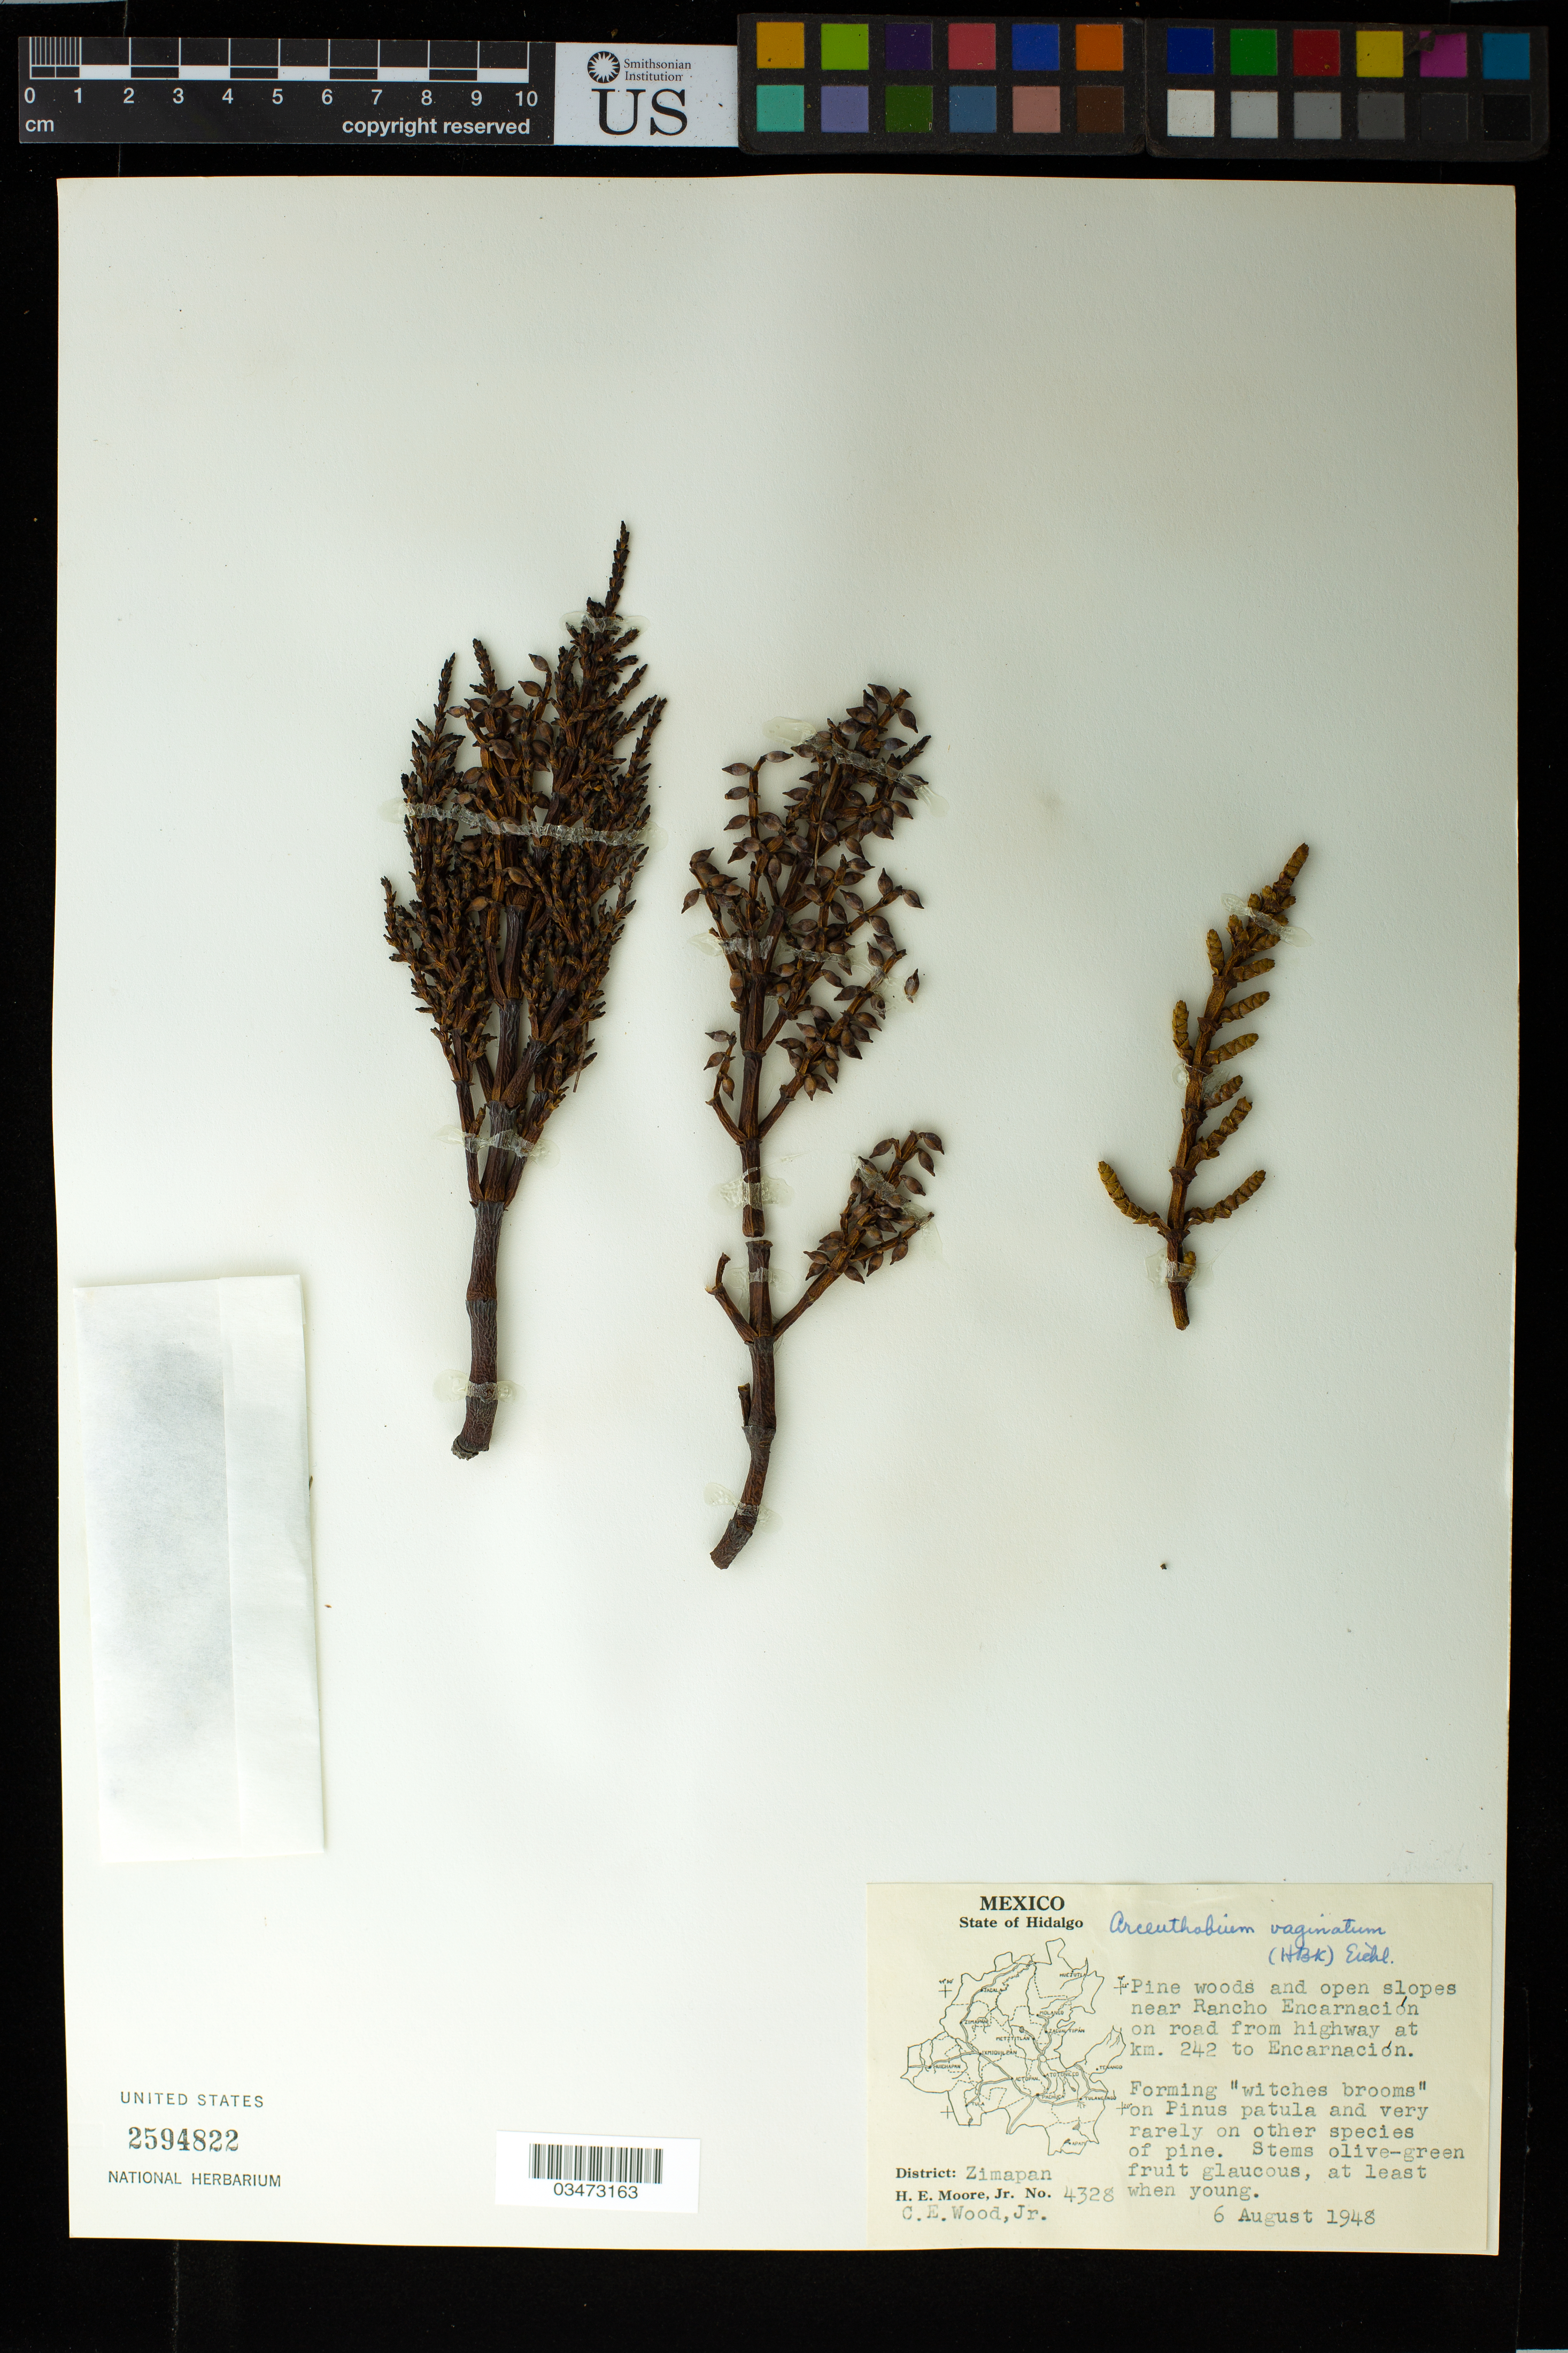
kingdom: Plantae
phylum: Tracheophyta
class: Magnoliopsida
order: Santalales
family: Viscaceae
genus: Arceuthobium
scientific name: Arceuthobium vaginatum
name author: (Kunth) Eichler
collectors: H. Moore & C. Wood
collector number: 4328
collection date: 1948-08-06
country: Mexico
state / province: Hidalgo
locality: Pine woods and open slopes near Rancho Encarnación on road from highway at km. 242 to Encarnación. District Zamapán.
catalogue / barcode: US 2594822